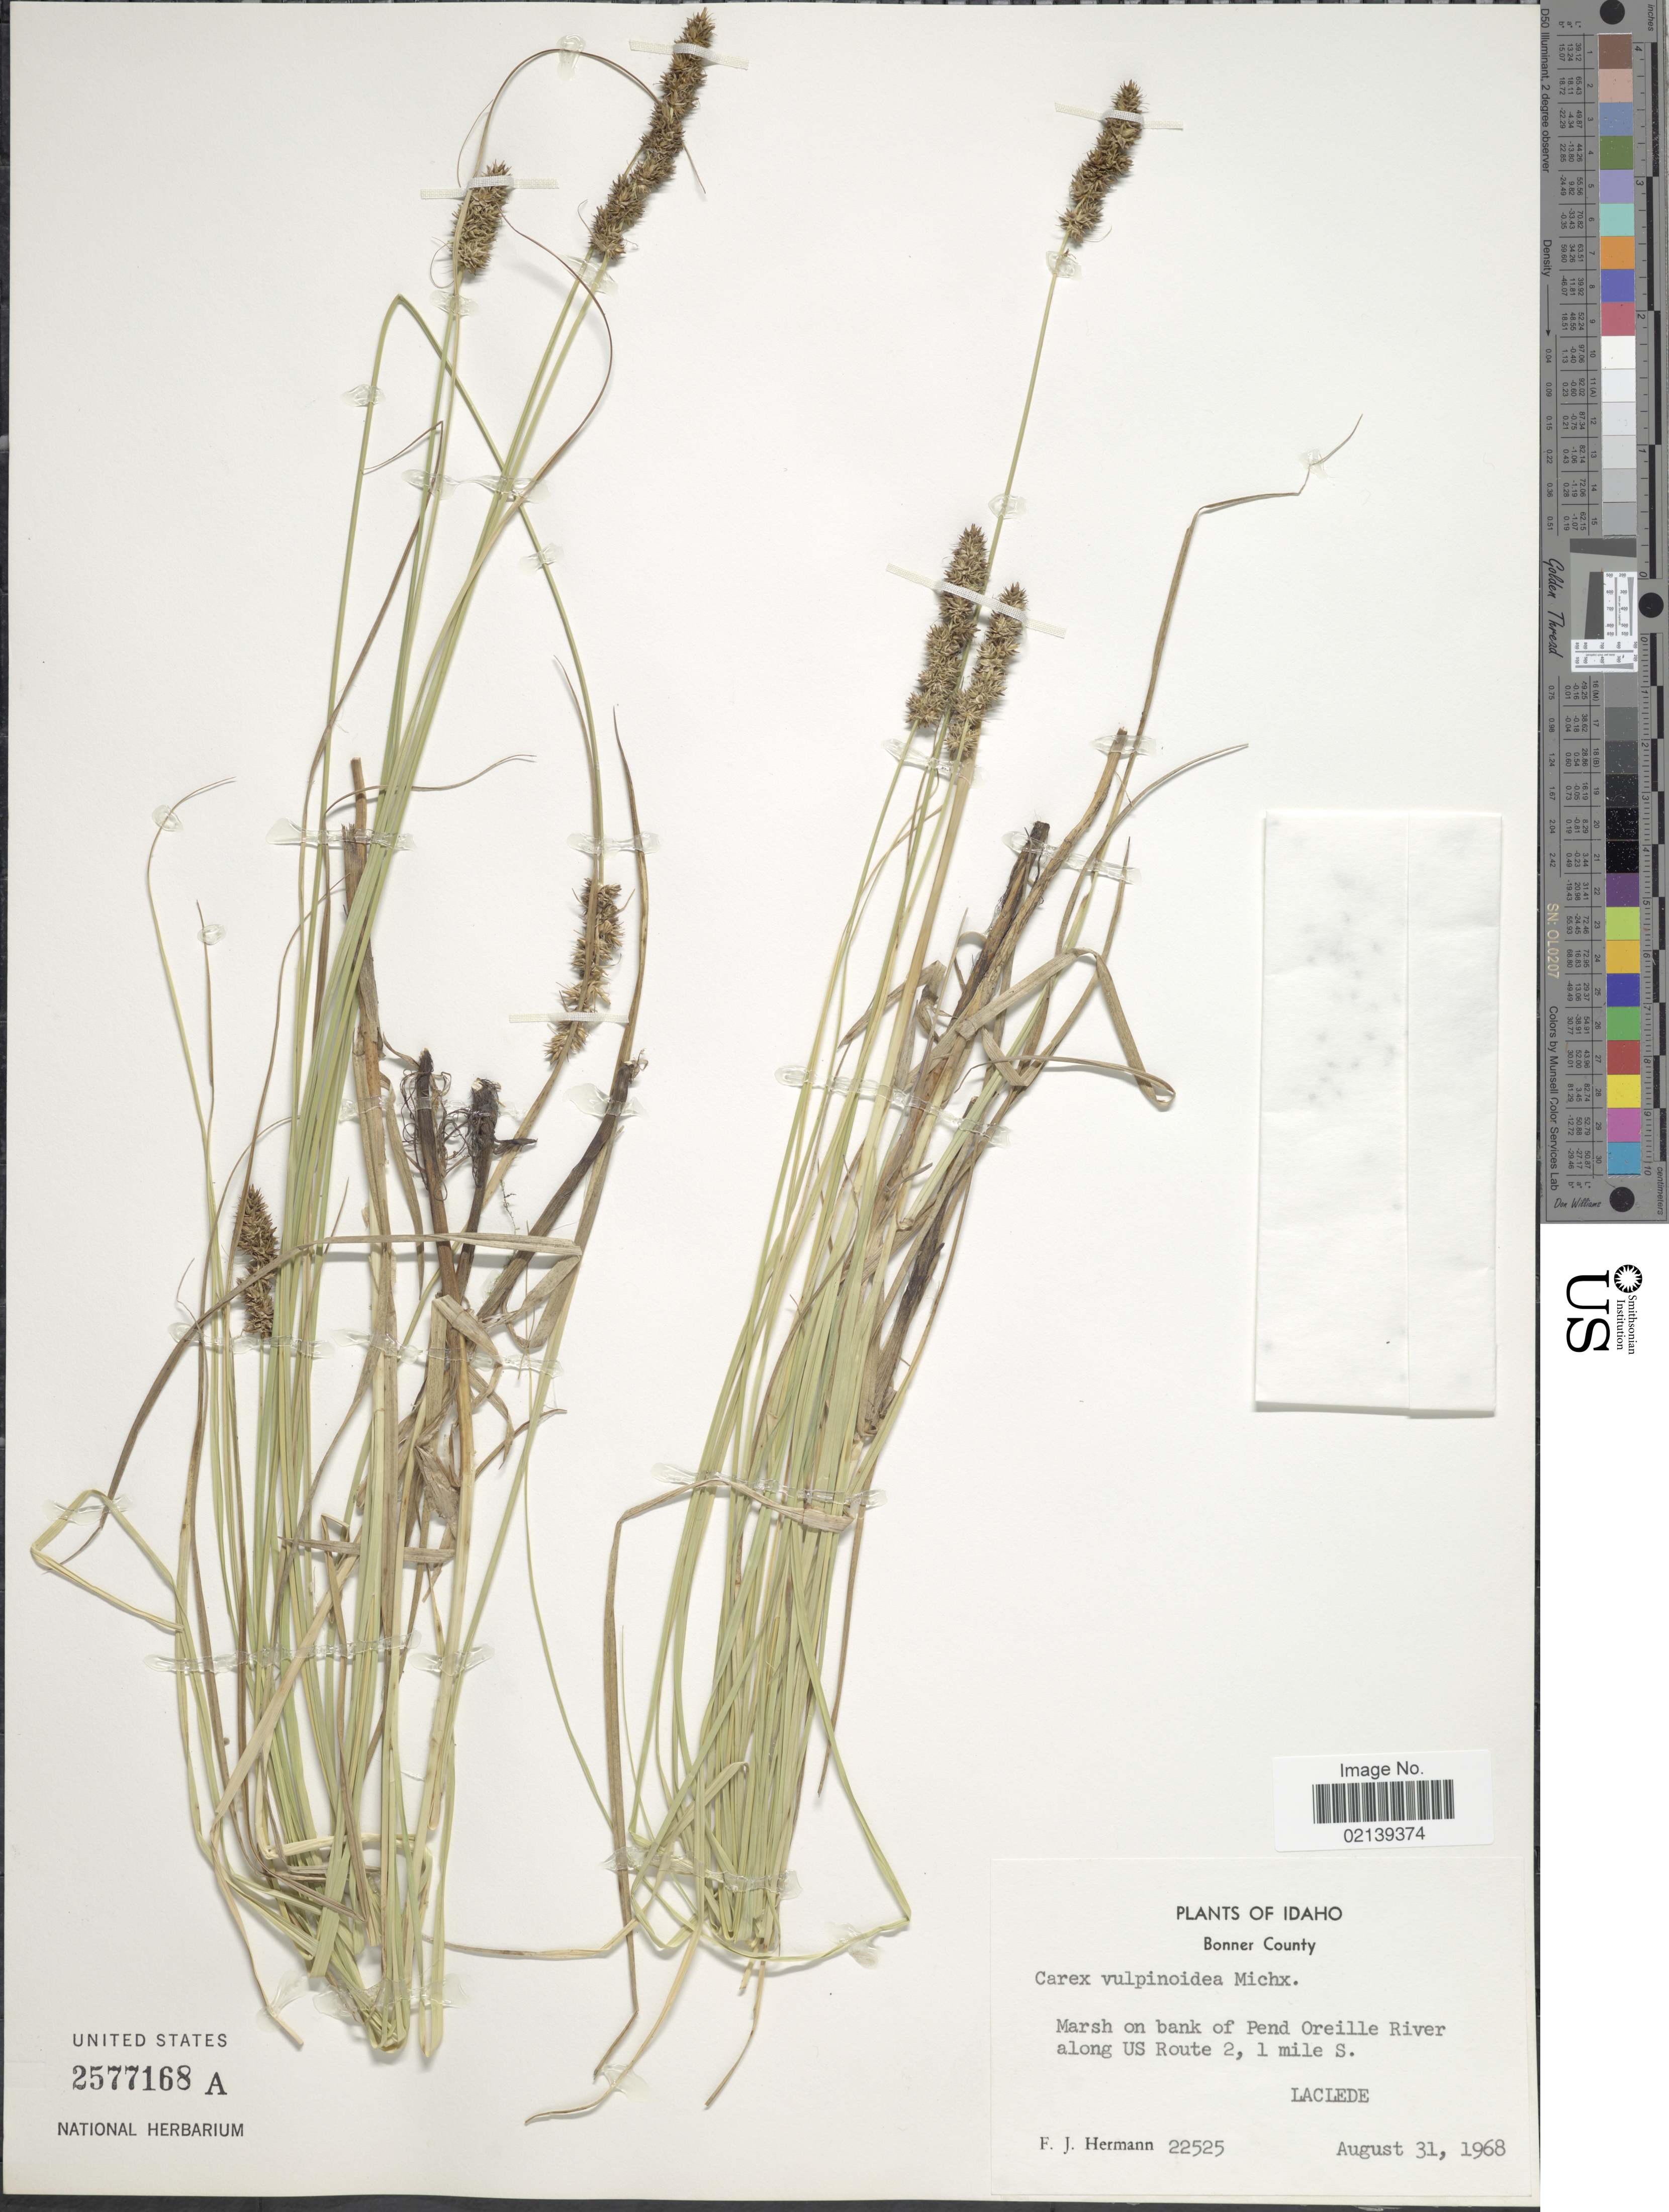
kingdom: Plantae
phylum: Tracheophyta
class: Liliopsida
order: Poales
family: Cyperaceae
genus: Carex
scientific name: Carex vulpinoidea Michx.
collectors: F. J. Hermann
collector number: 22525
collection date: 1968-08-31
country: United States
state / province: Idaho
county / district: Bonner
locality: Bonner County, Marsh on bank of Pend Oreilla River along US Route 2, 1 mil S. Laclede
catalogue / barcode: US 2577168A